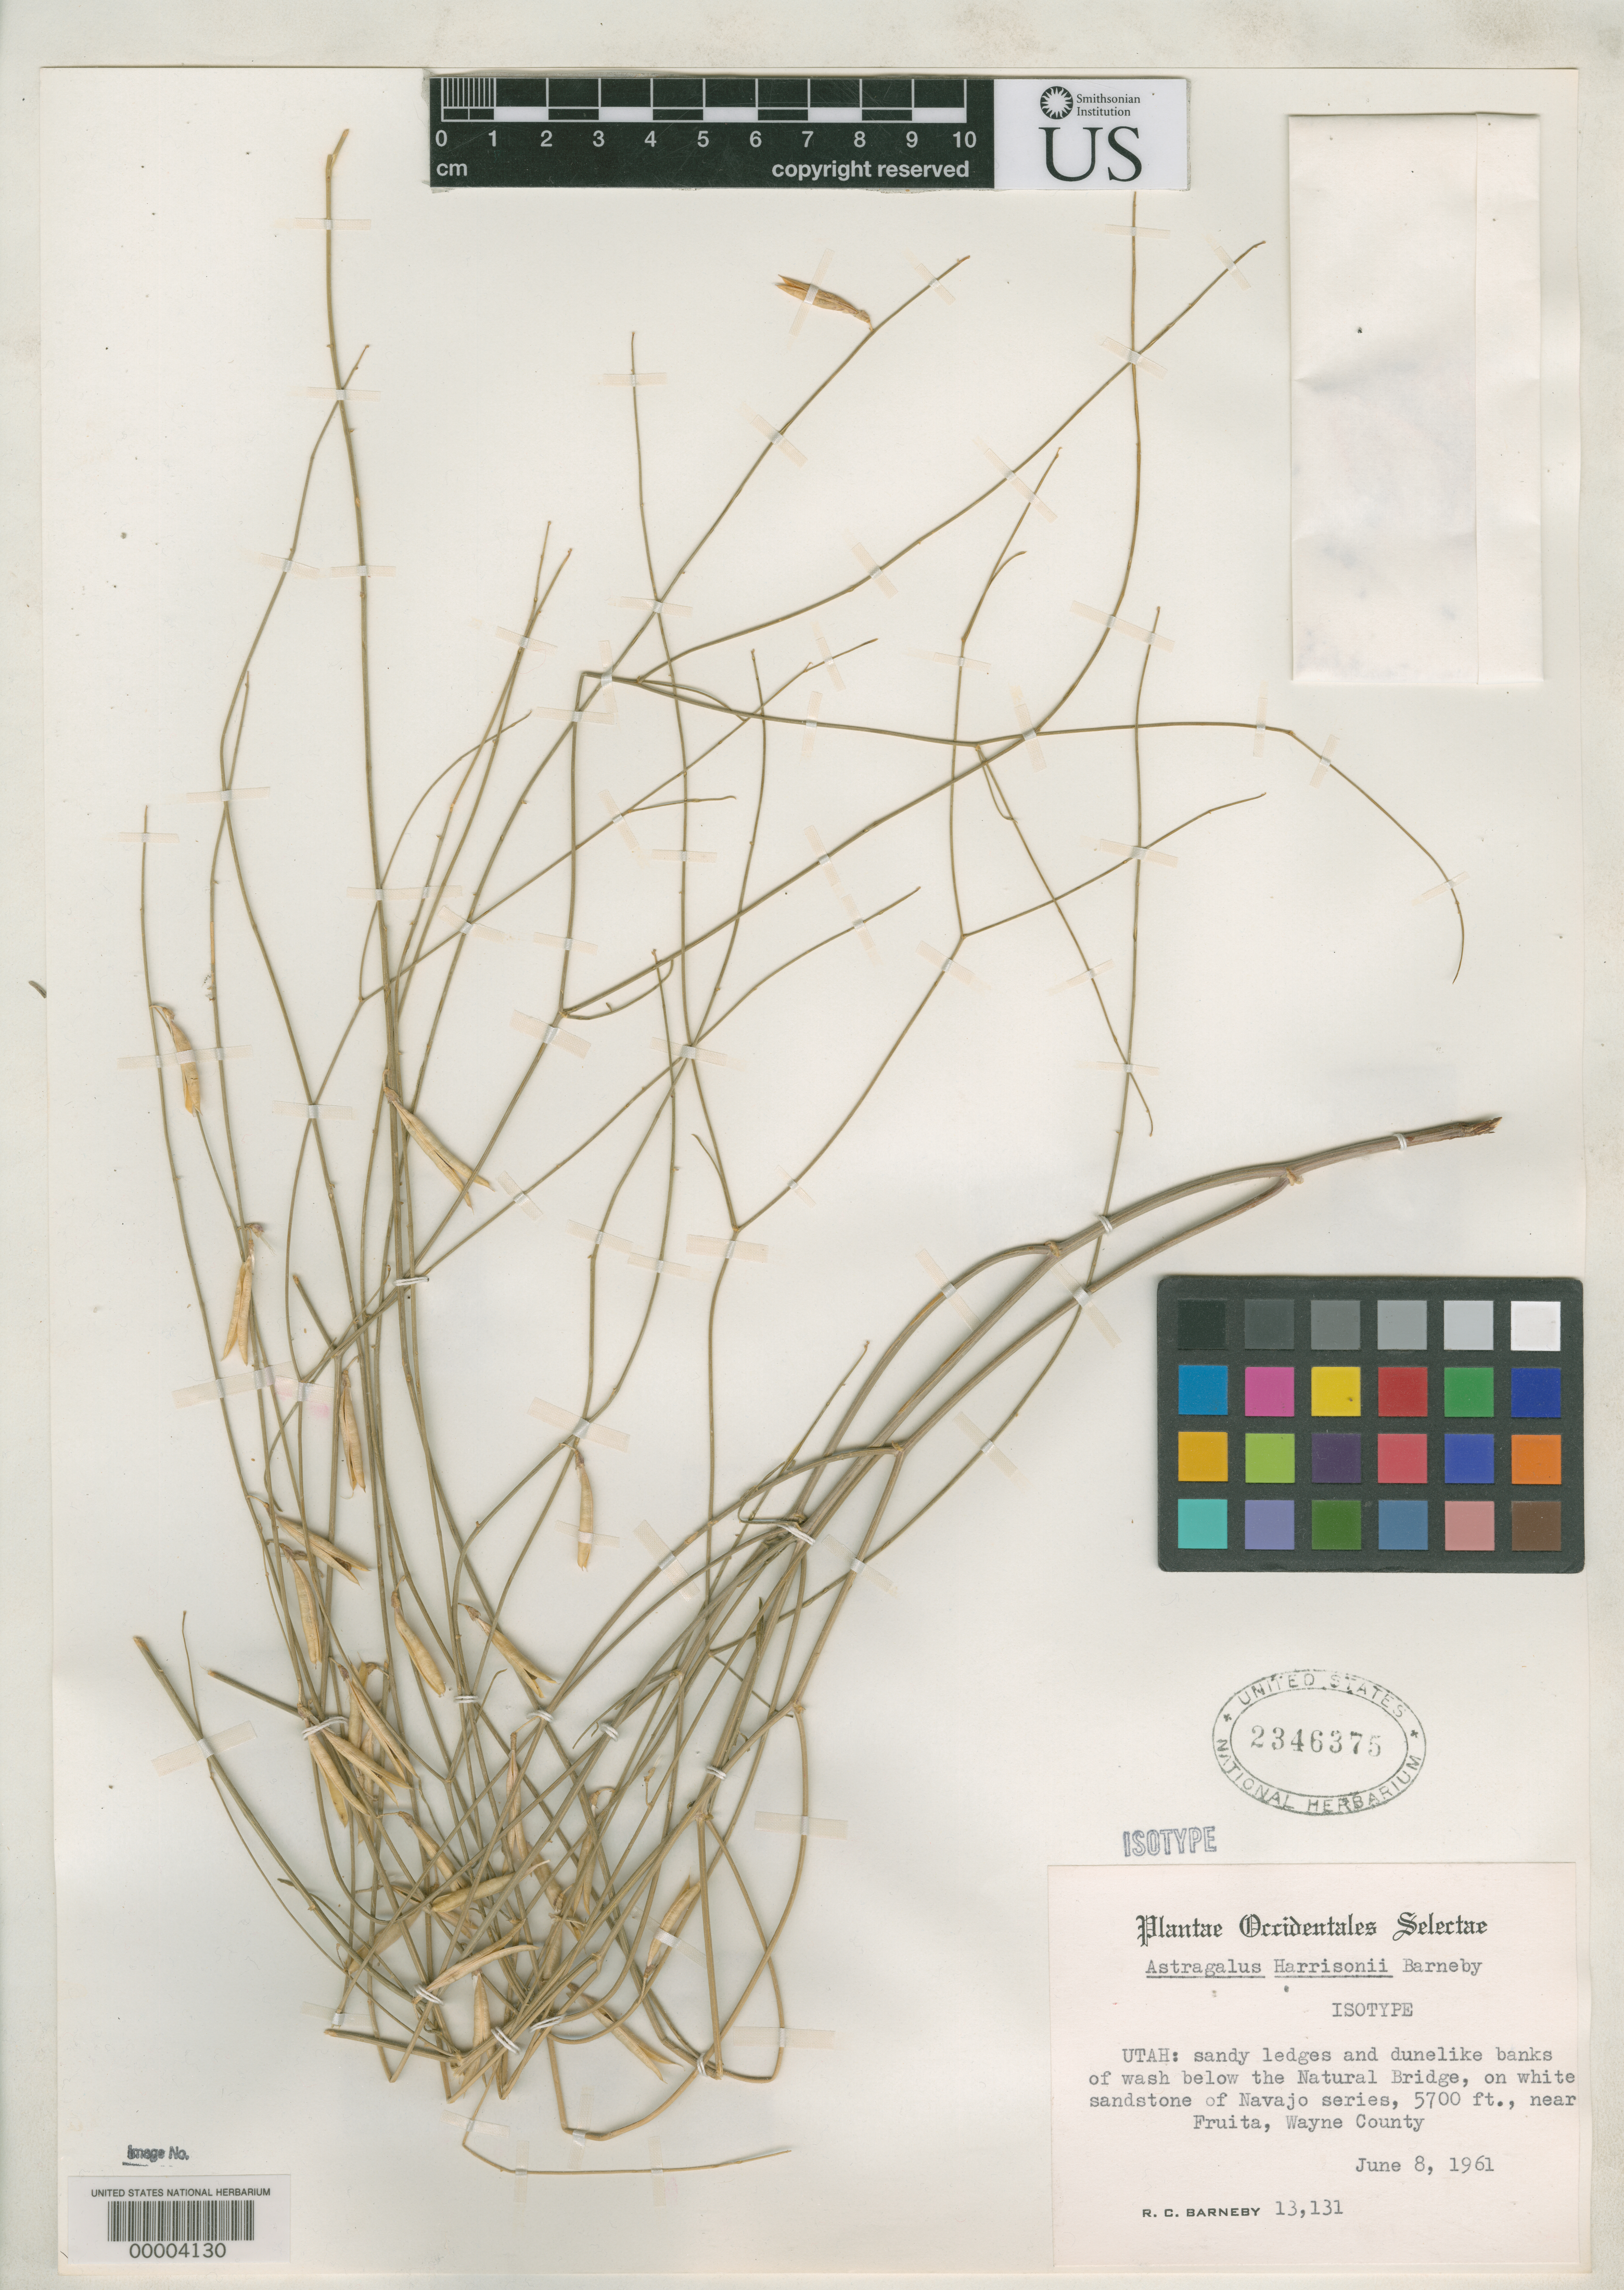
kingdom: Plantae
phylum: Tracheophyta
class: Magnoliopsida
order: Fabales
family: Fabaceae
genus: Astragalus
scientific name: Astragalus harrisonii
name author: Barneby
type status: Isotype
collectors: R. C. Barneby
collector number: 13131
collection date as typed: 08 Jun 1961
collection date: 1961-06-08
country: United States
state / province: Utah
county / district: Wayne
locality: Fruita, Natural Bridge.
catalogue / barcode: US 2346375